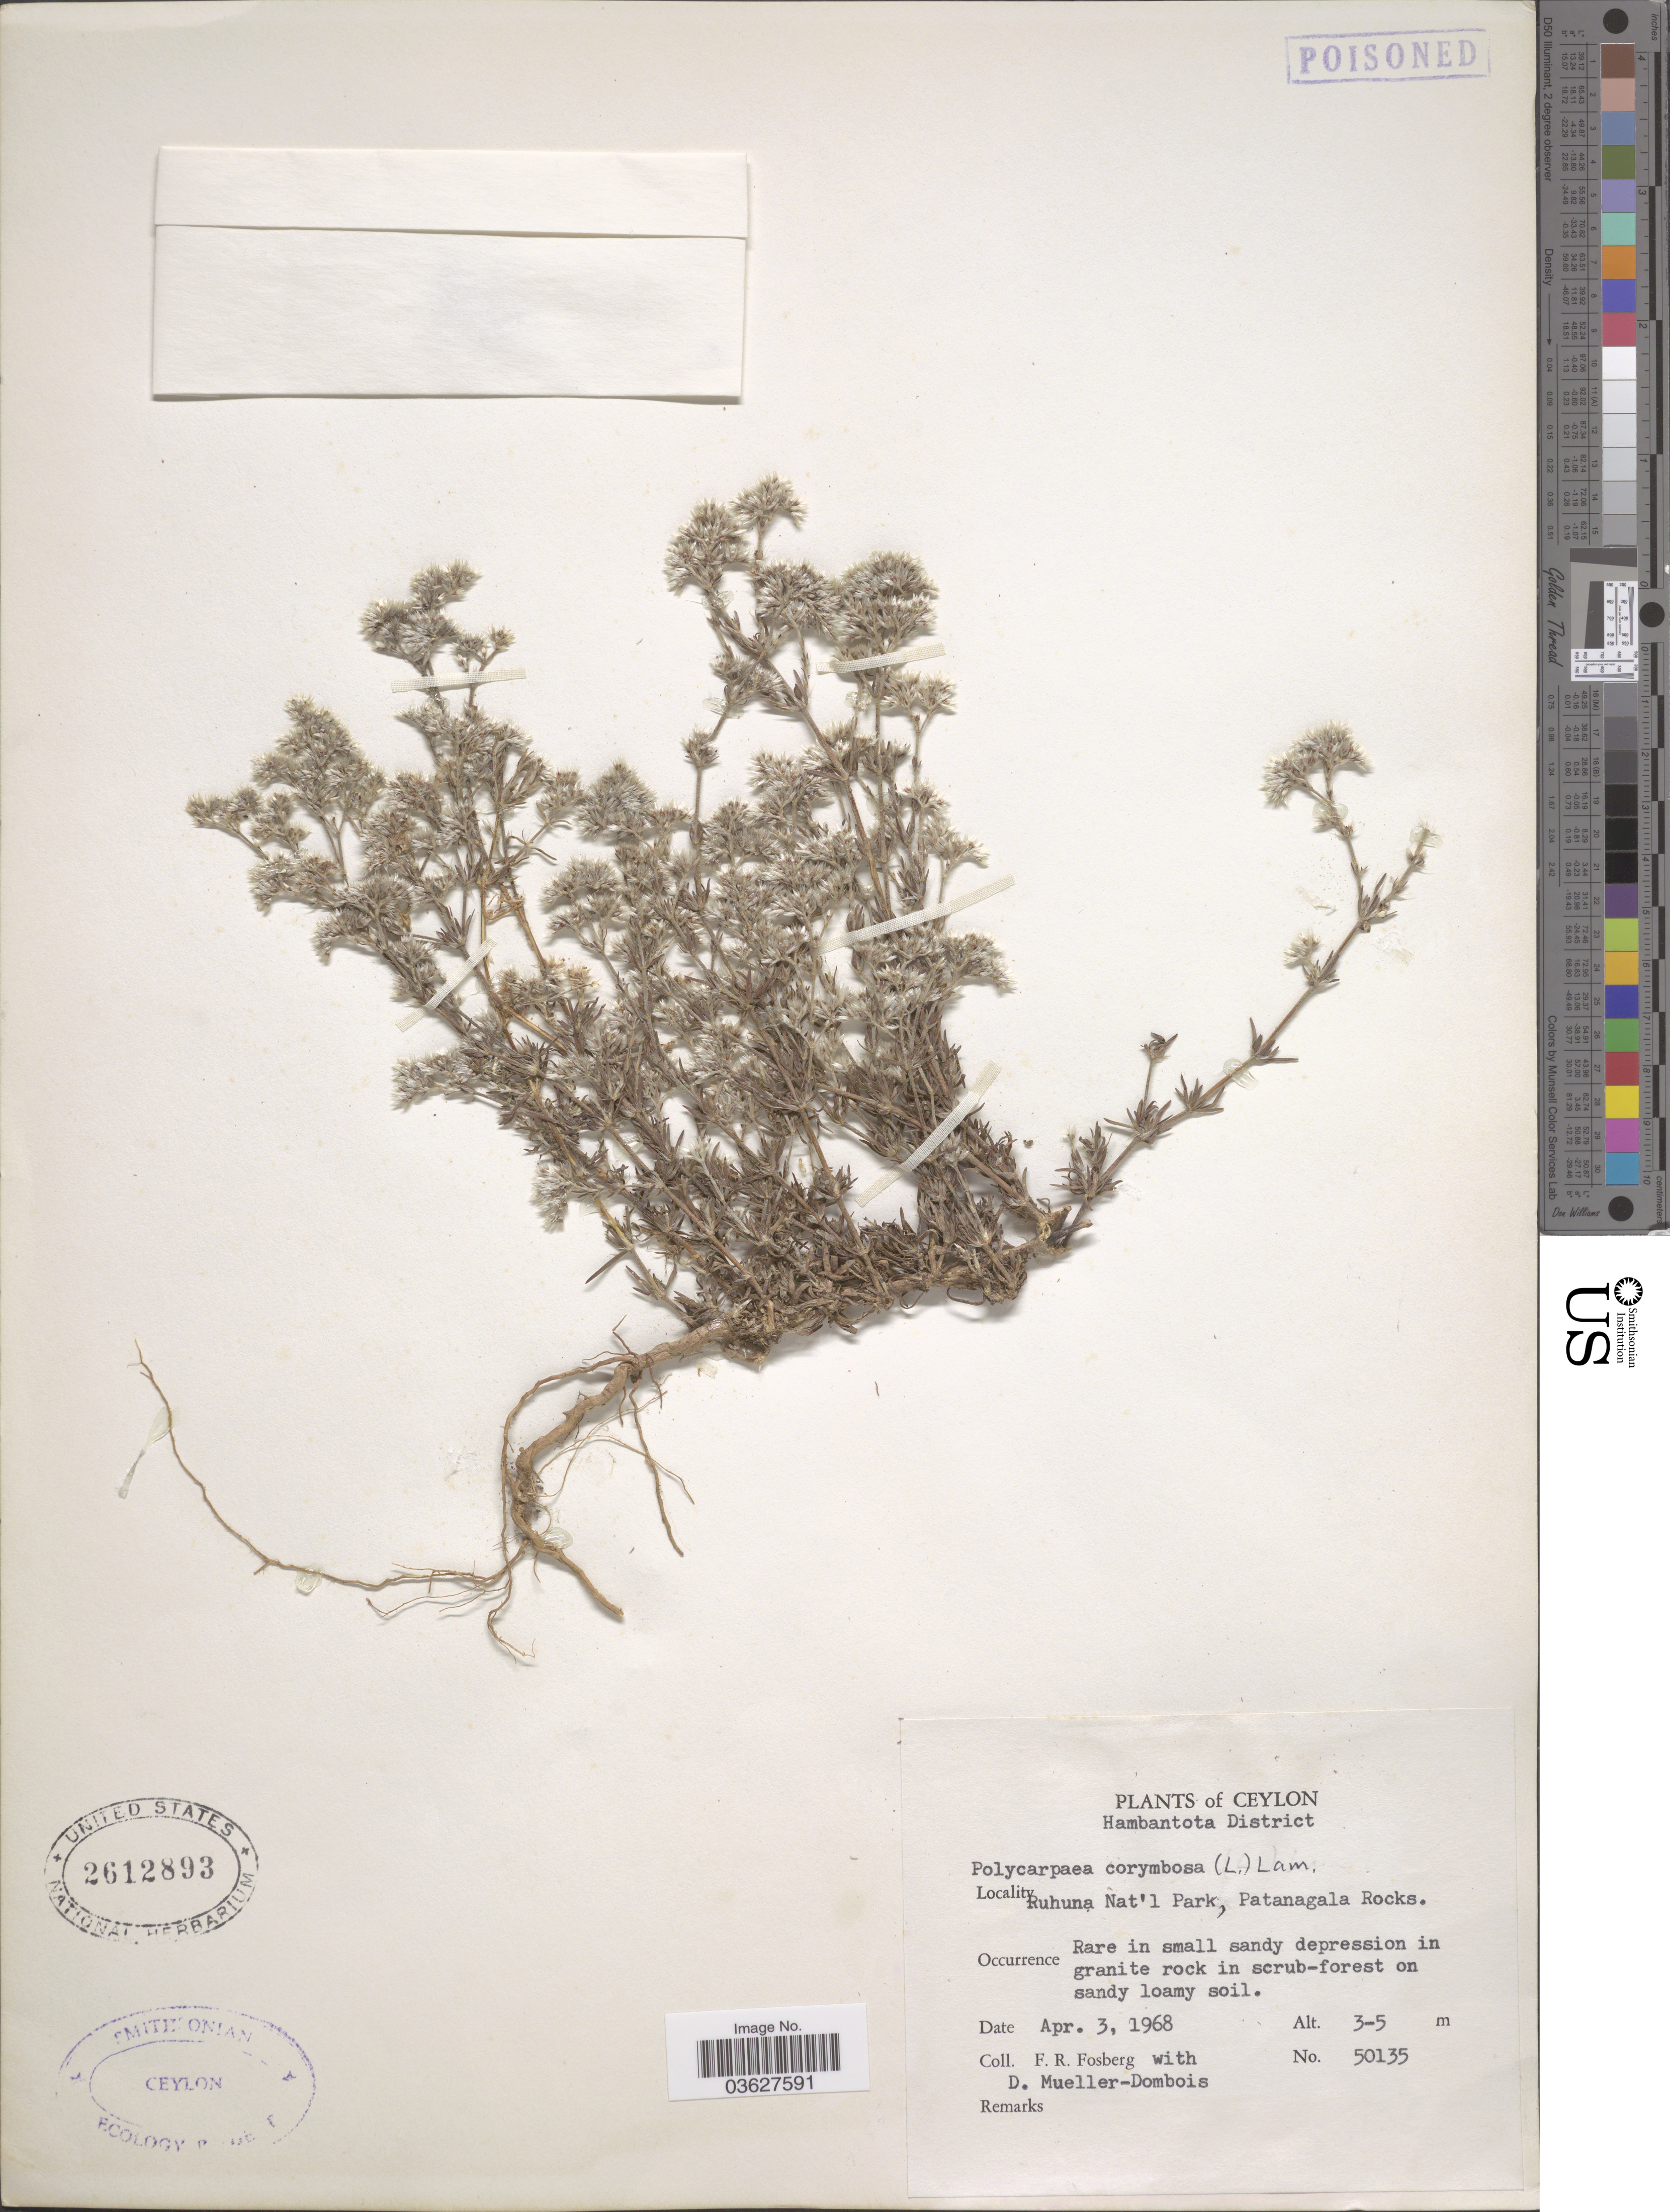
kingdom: Plantae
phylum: Tracheophyta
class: Magnoliopsida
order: Caryophyllales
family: Caryophyllaceae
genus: Polycarpaea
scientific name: Polycarpaea corymbosa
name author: (L.) Lam.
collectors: F. R. Fosberg & D. Mueller-Dombois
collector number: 50135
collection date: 1968-04-03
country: Sri Lanka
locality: Ceylon, Hambantota District. Ruhuna Nat'l Park, Patanagala Rocks.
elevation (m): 3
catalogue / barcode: US 2612893